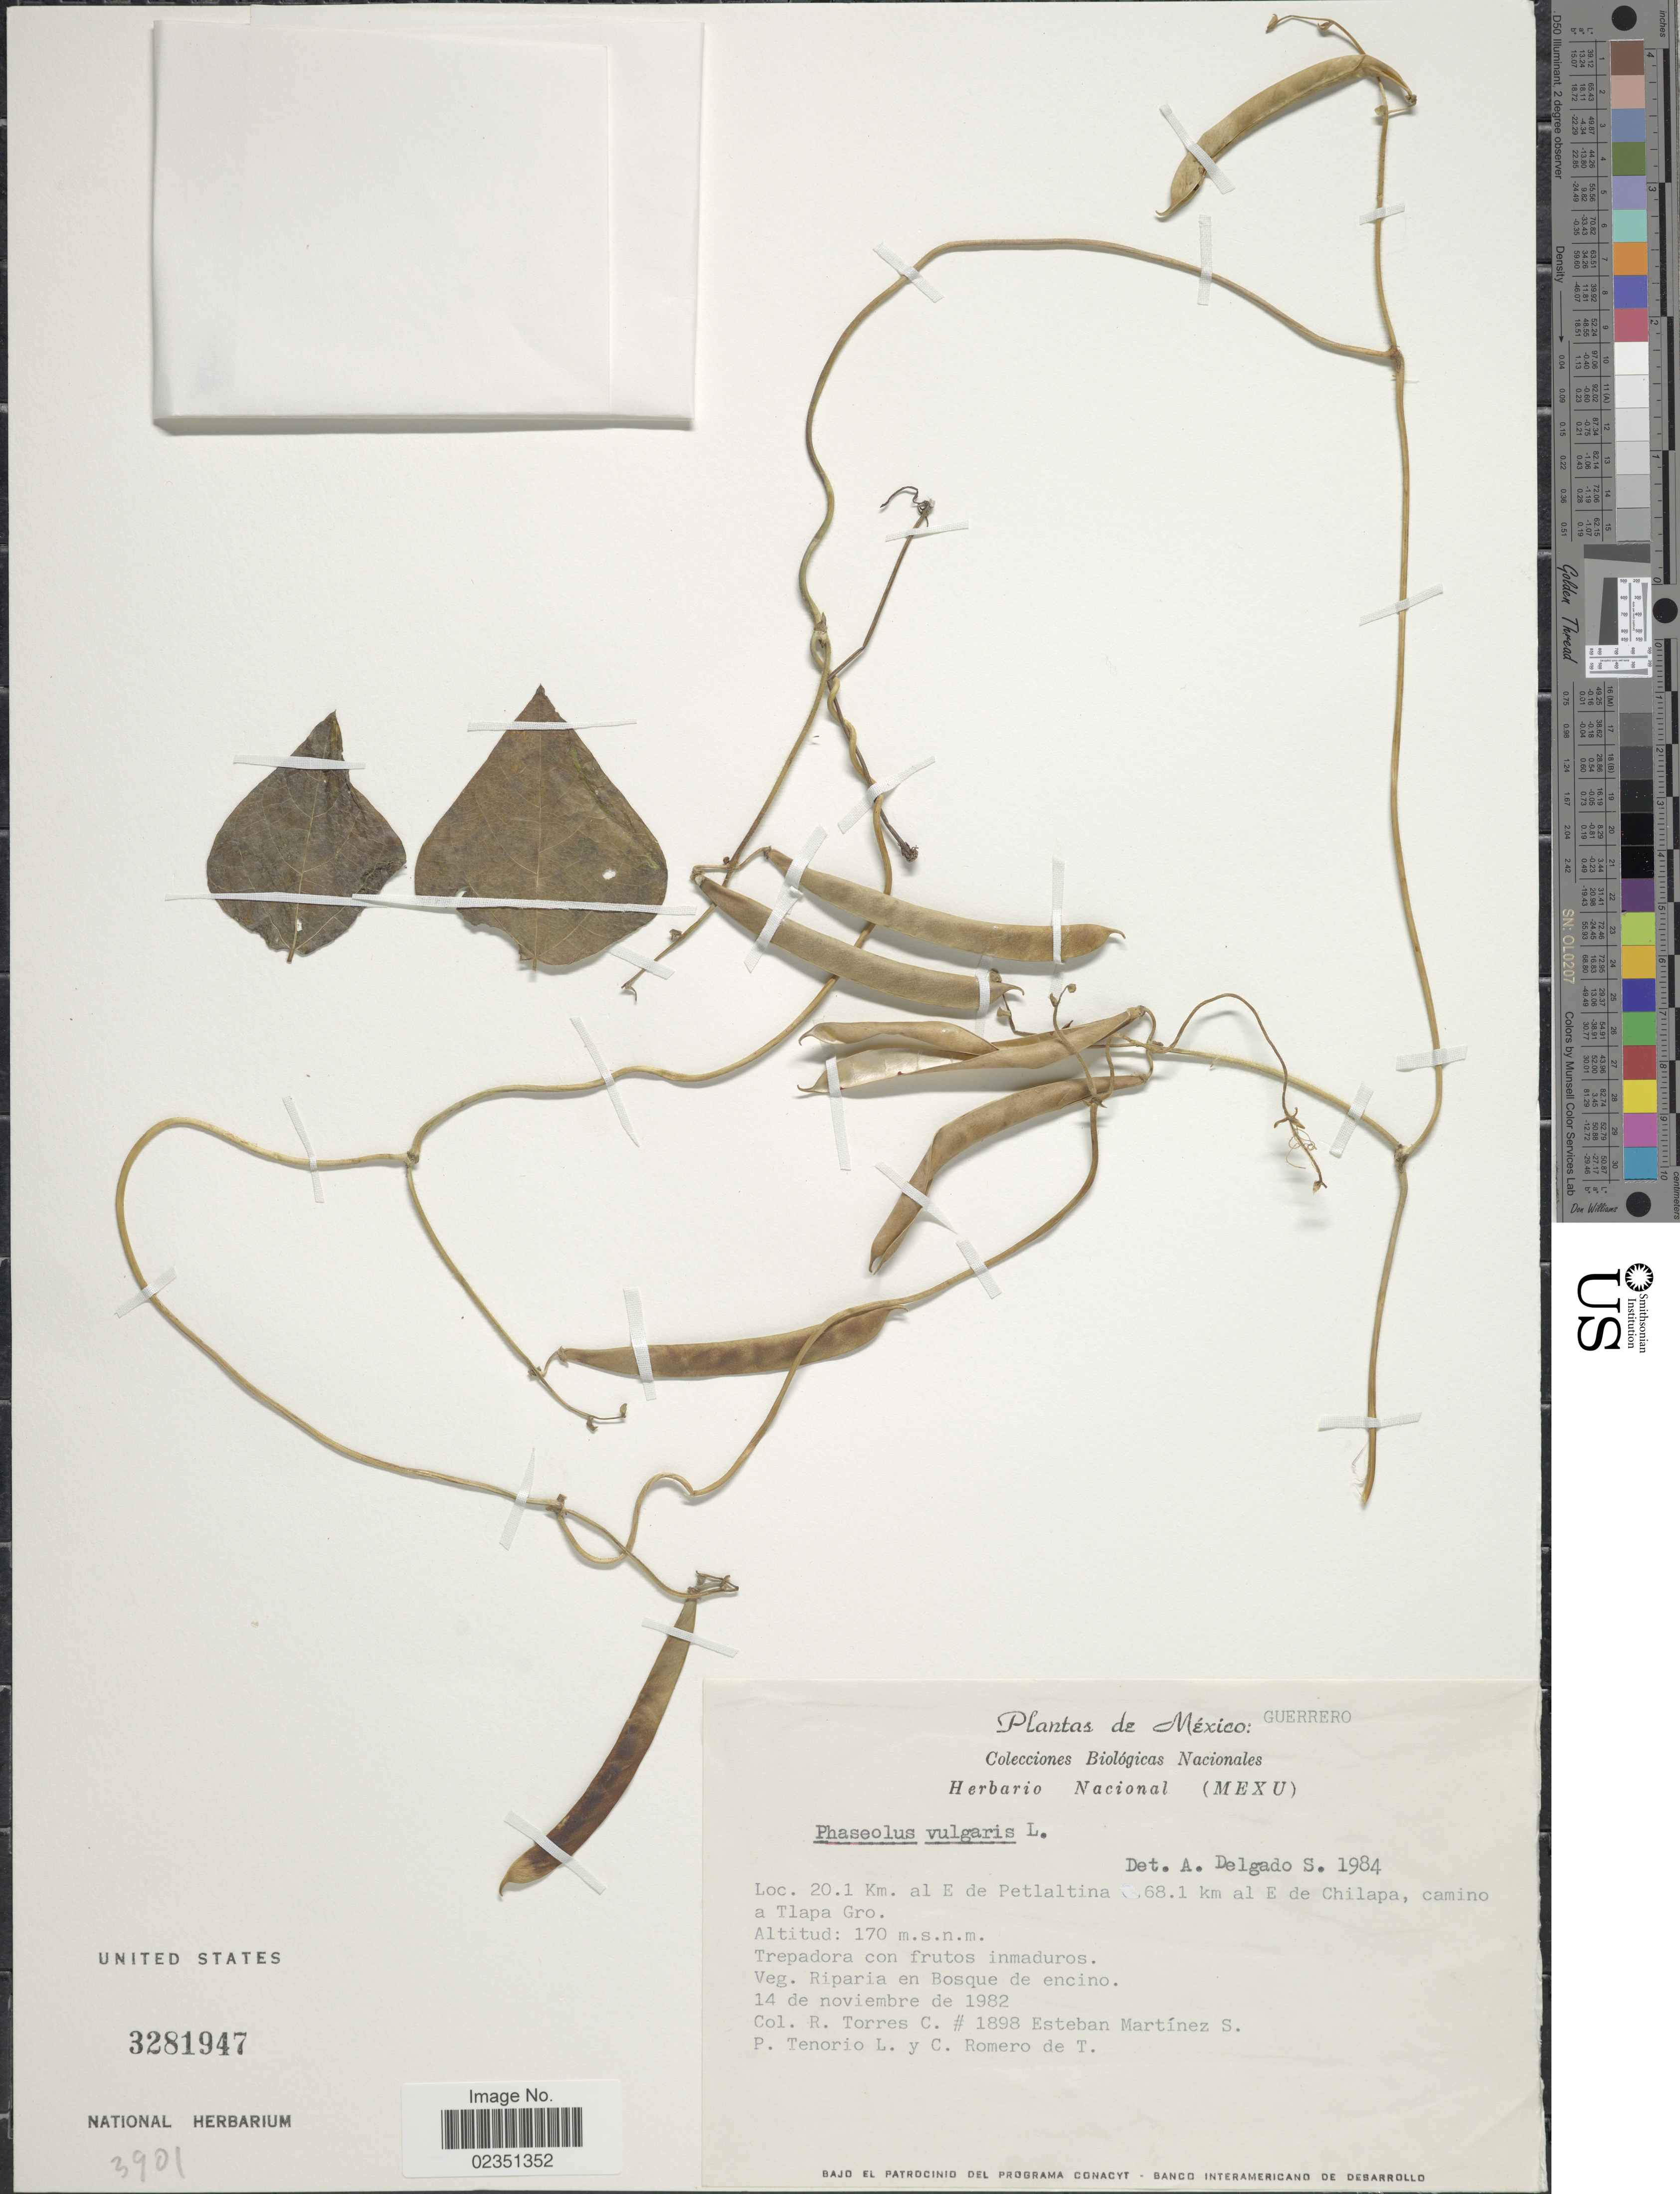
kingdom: Plantae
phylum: Tracheophyta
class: Magnoliopsida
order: Fabales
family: Fabaceae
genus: Phaseolus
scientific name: Phaseolus vulgaris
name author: L.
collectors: R. Torres C., E. M. Martínez S., P. Tenorio L. & C. Romero de T.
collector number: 1898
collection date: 1982-11-14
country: Mexico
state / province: Guerrero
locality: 20.1 km al E. de Petlaltina. 68.1 km al E de Chilapa, camino a Tlapa Gro.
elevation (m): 170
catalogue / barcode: US 3281947